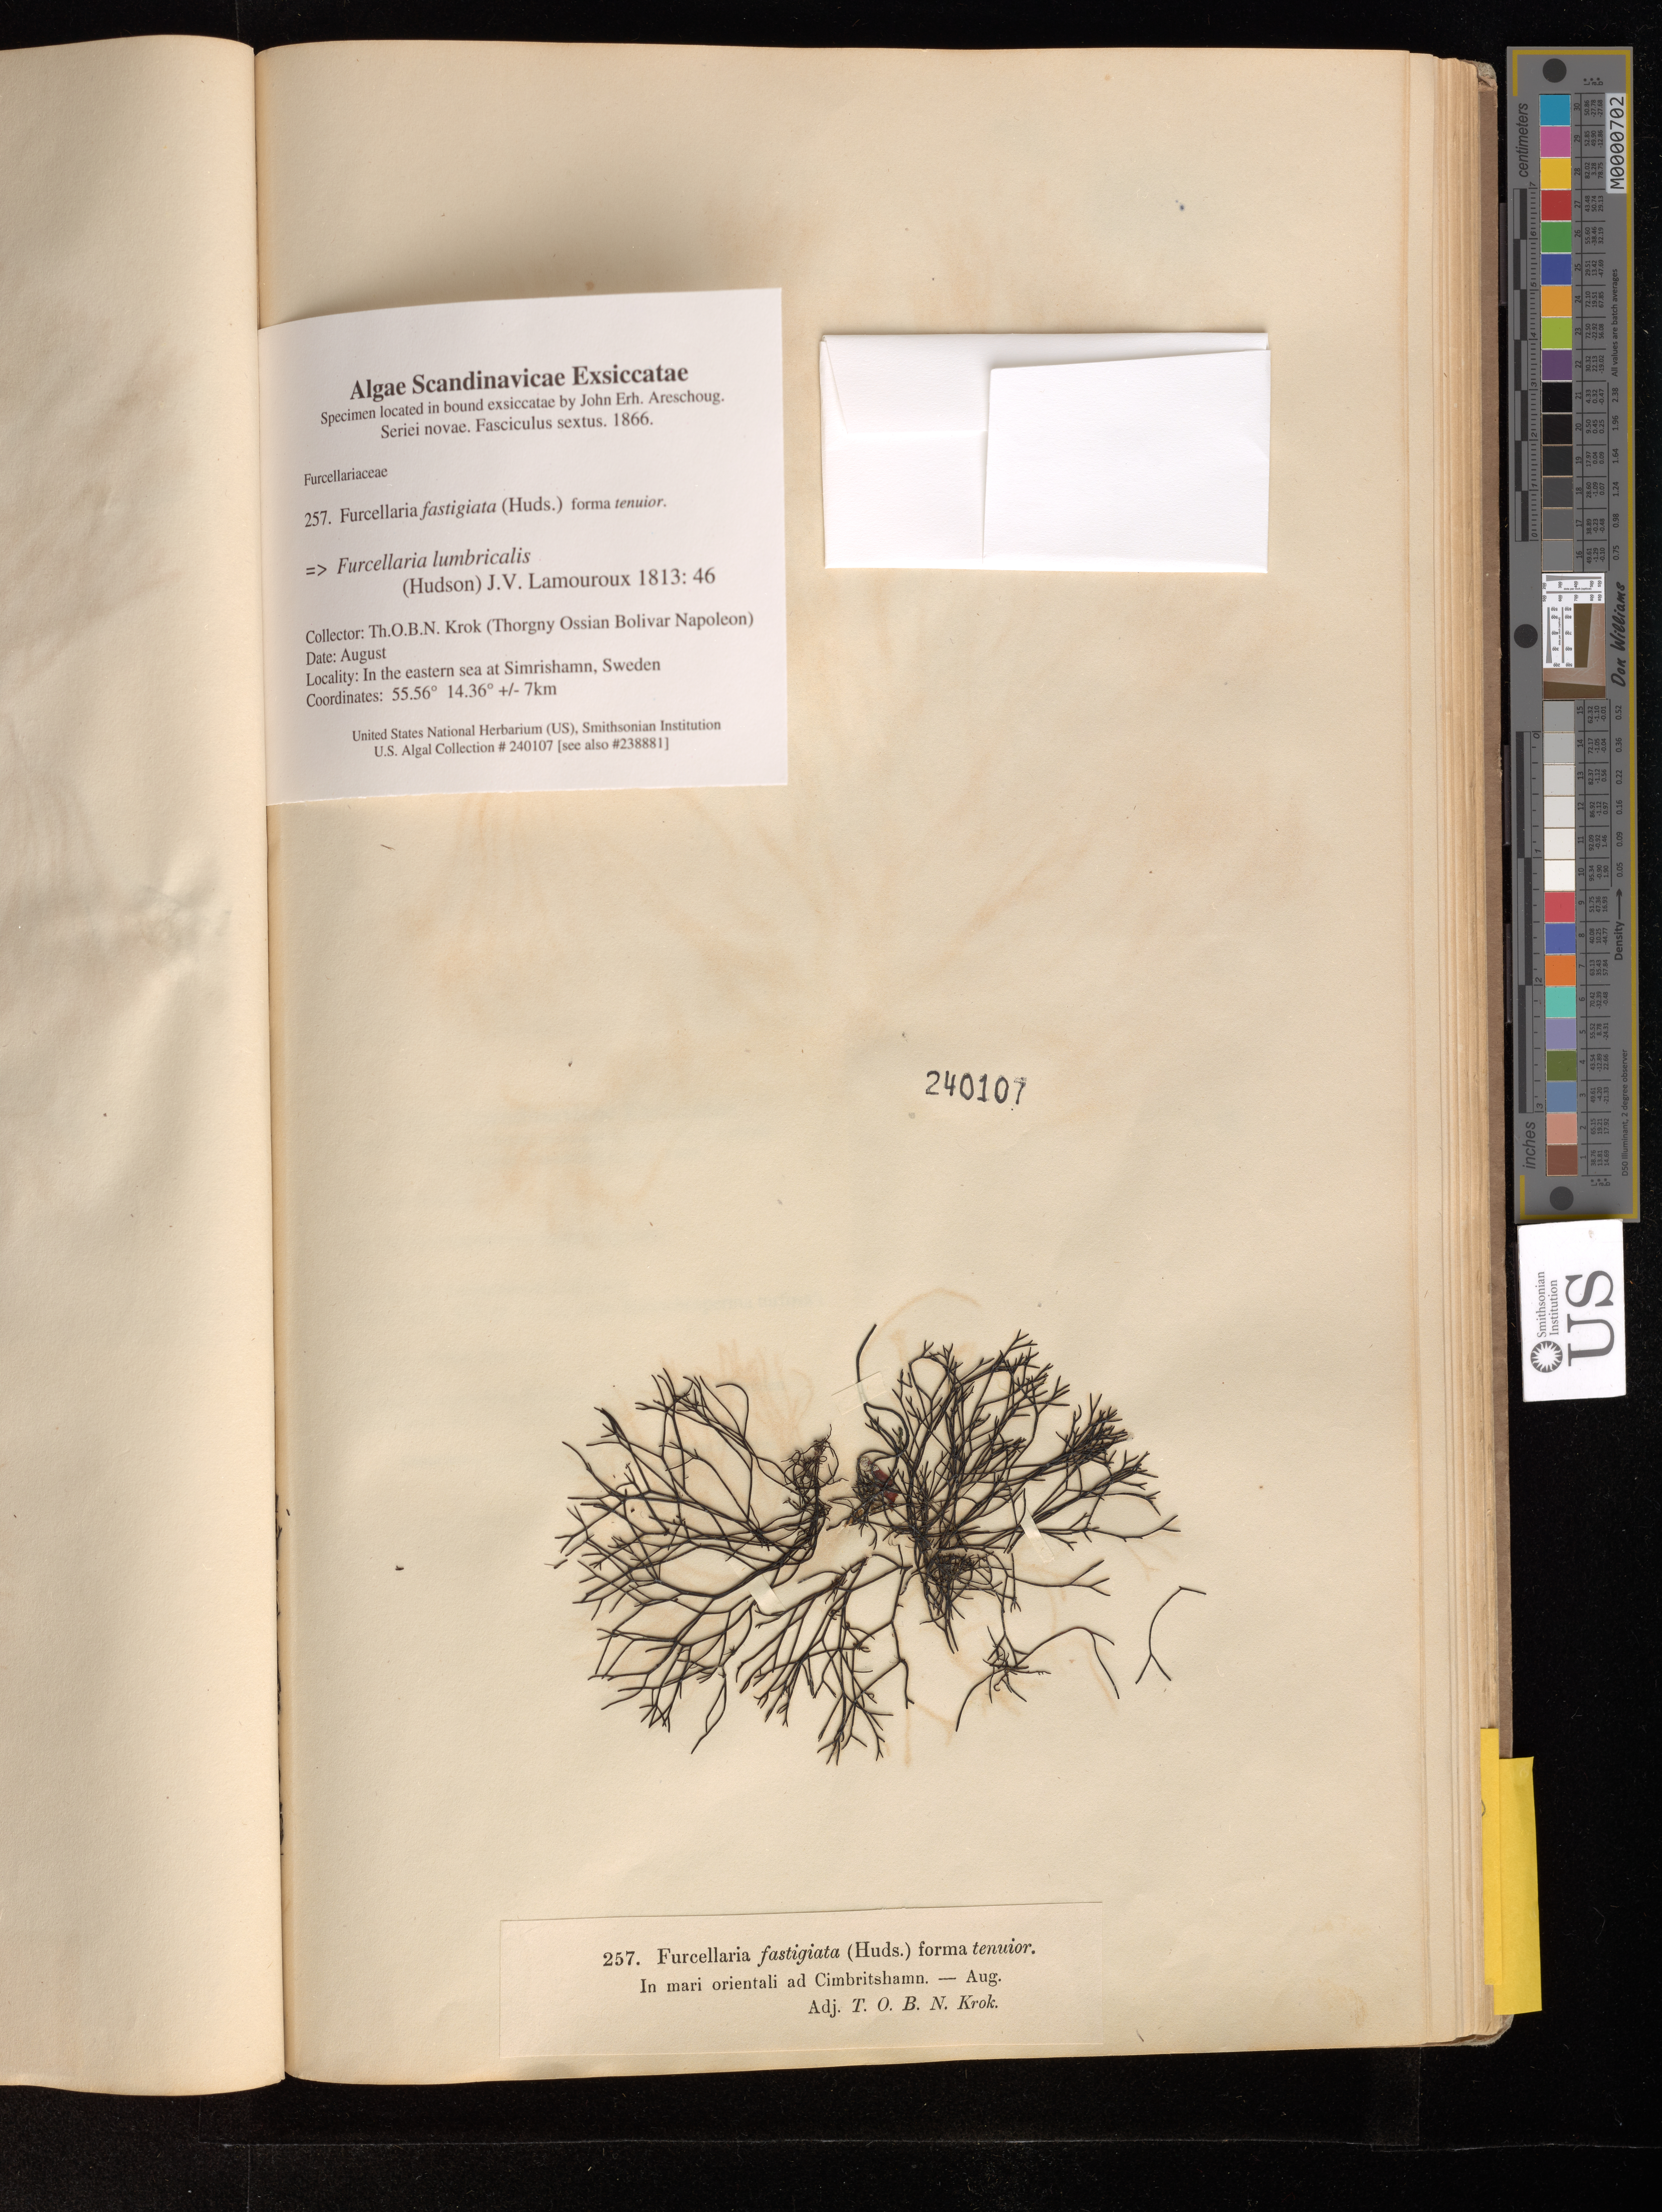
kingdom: Plantae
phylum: Rhodophyta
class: Florideophyceae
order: Gigartinales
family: Furcellariaceae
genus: Furcellaria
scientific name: Furcellaria lumbricalis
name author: (Hudson) J.V.Lamouroux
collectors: T. Krok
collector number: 257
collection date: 1866-08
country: Sweden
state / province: Skåne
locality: Simrishamn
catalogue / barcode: US 240107